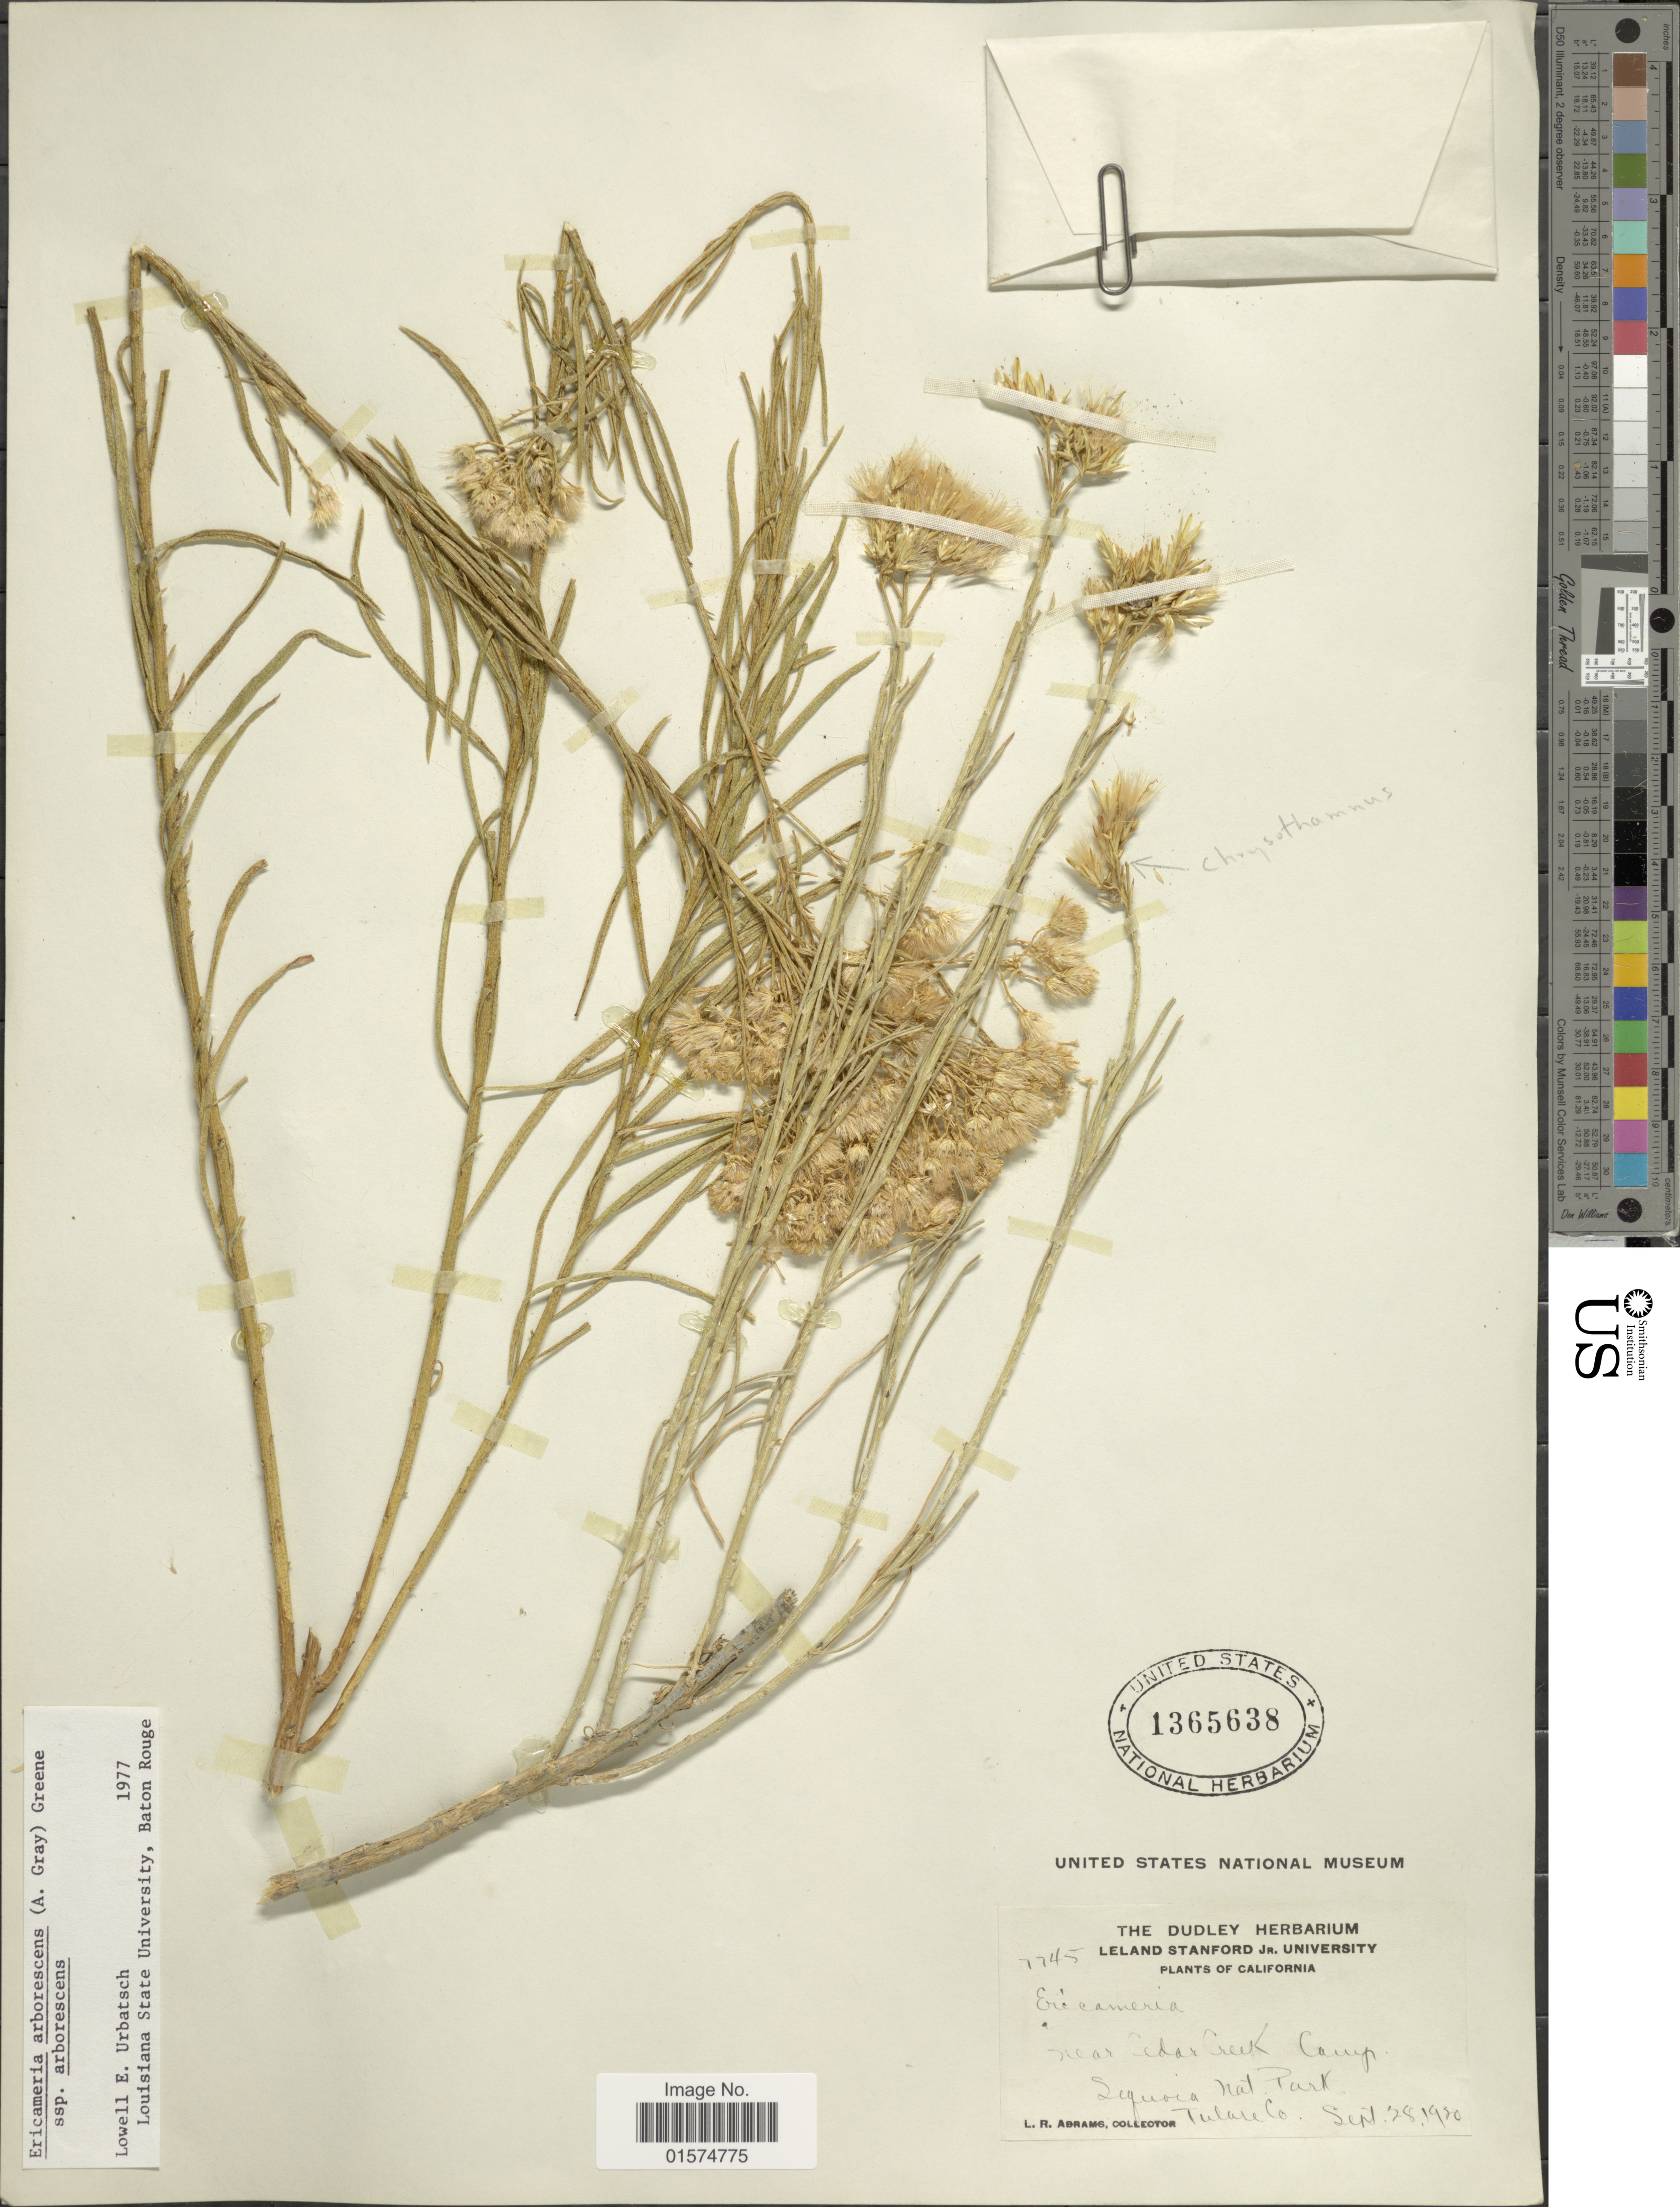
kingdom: Plantae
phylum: Tracheophyta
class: Magnoliopsida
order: Asterales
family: Asteraceae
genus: Ericameria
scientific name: Ericameria arborescens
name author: (A. Gray) Greene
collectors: L. Abrams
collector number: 7745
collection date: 1920-09-28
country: United States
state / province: California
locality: Near Cedar Creek Camp. Sequoia Nat. Park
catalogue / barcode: US 1365638